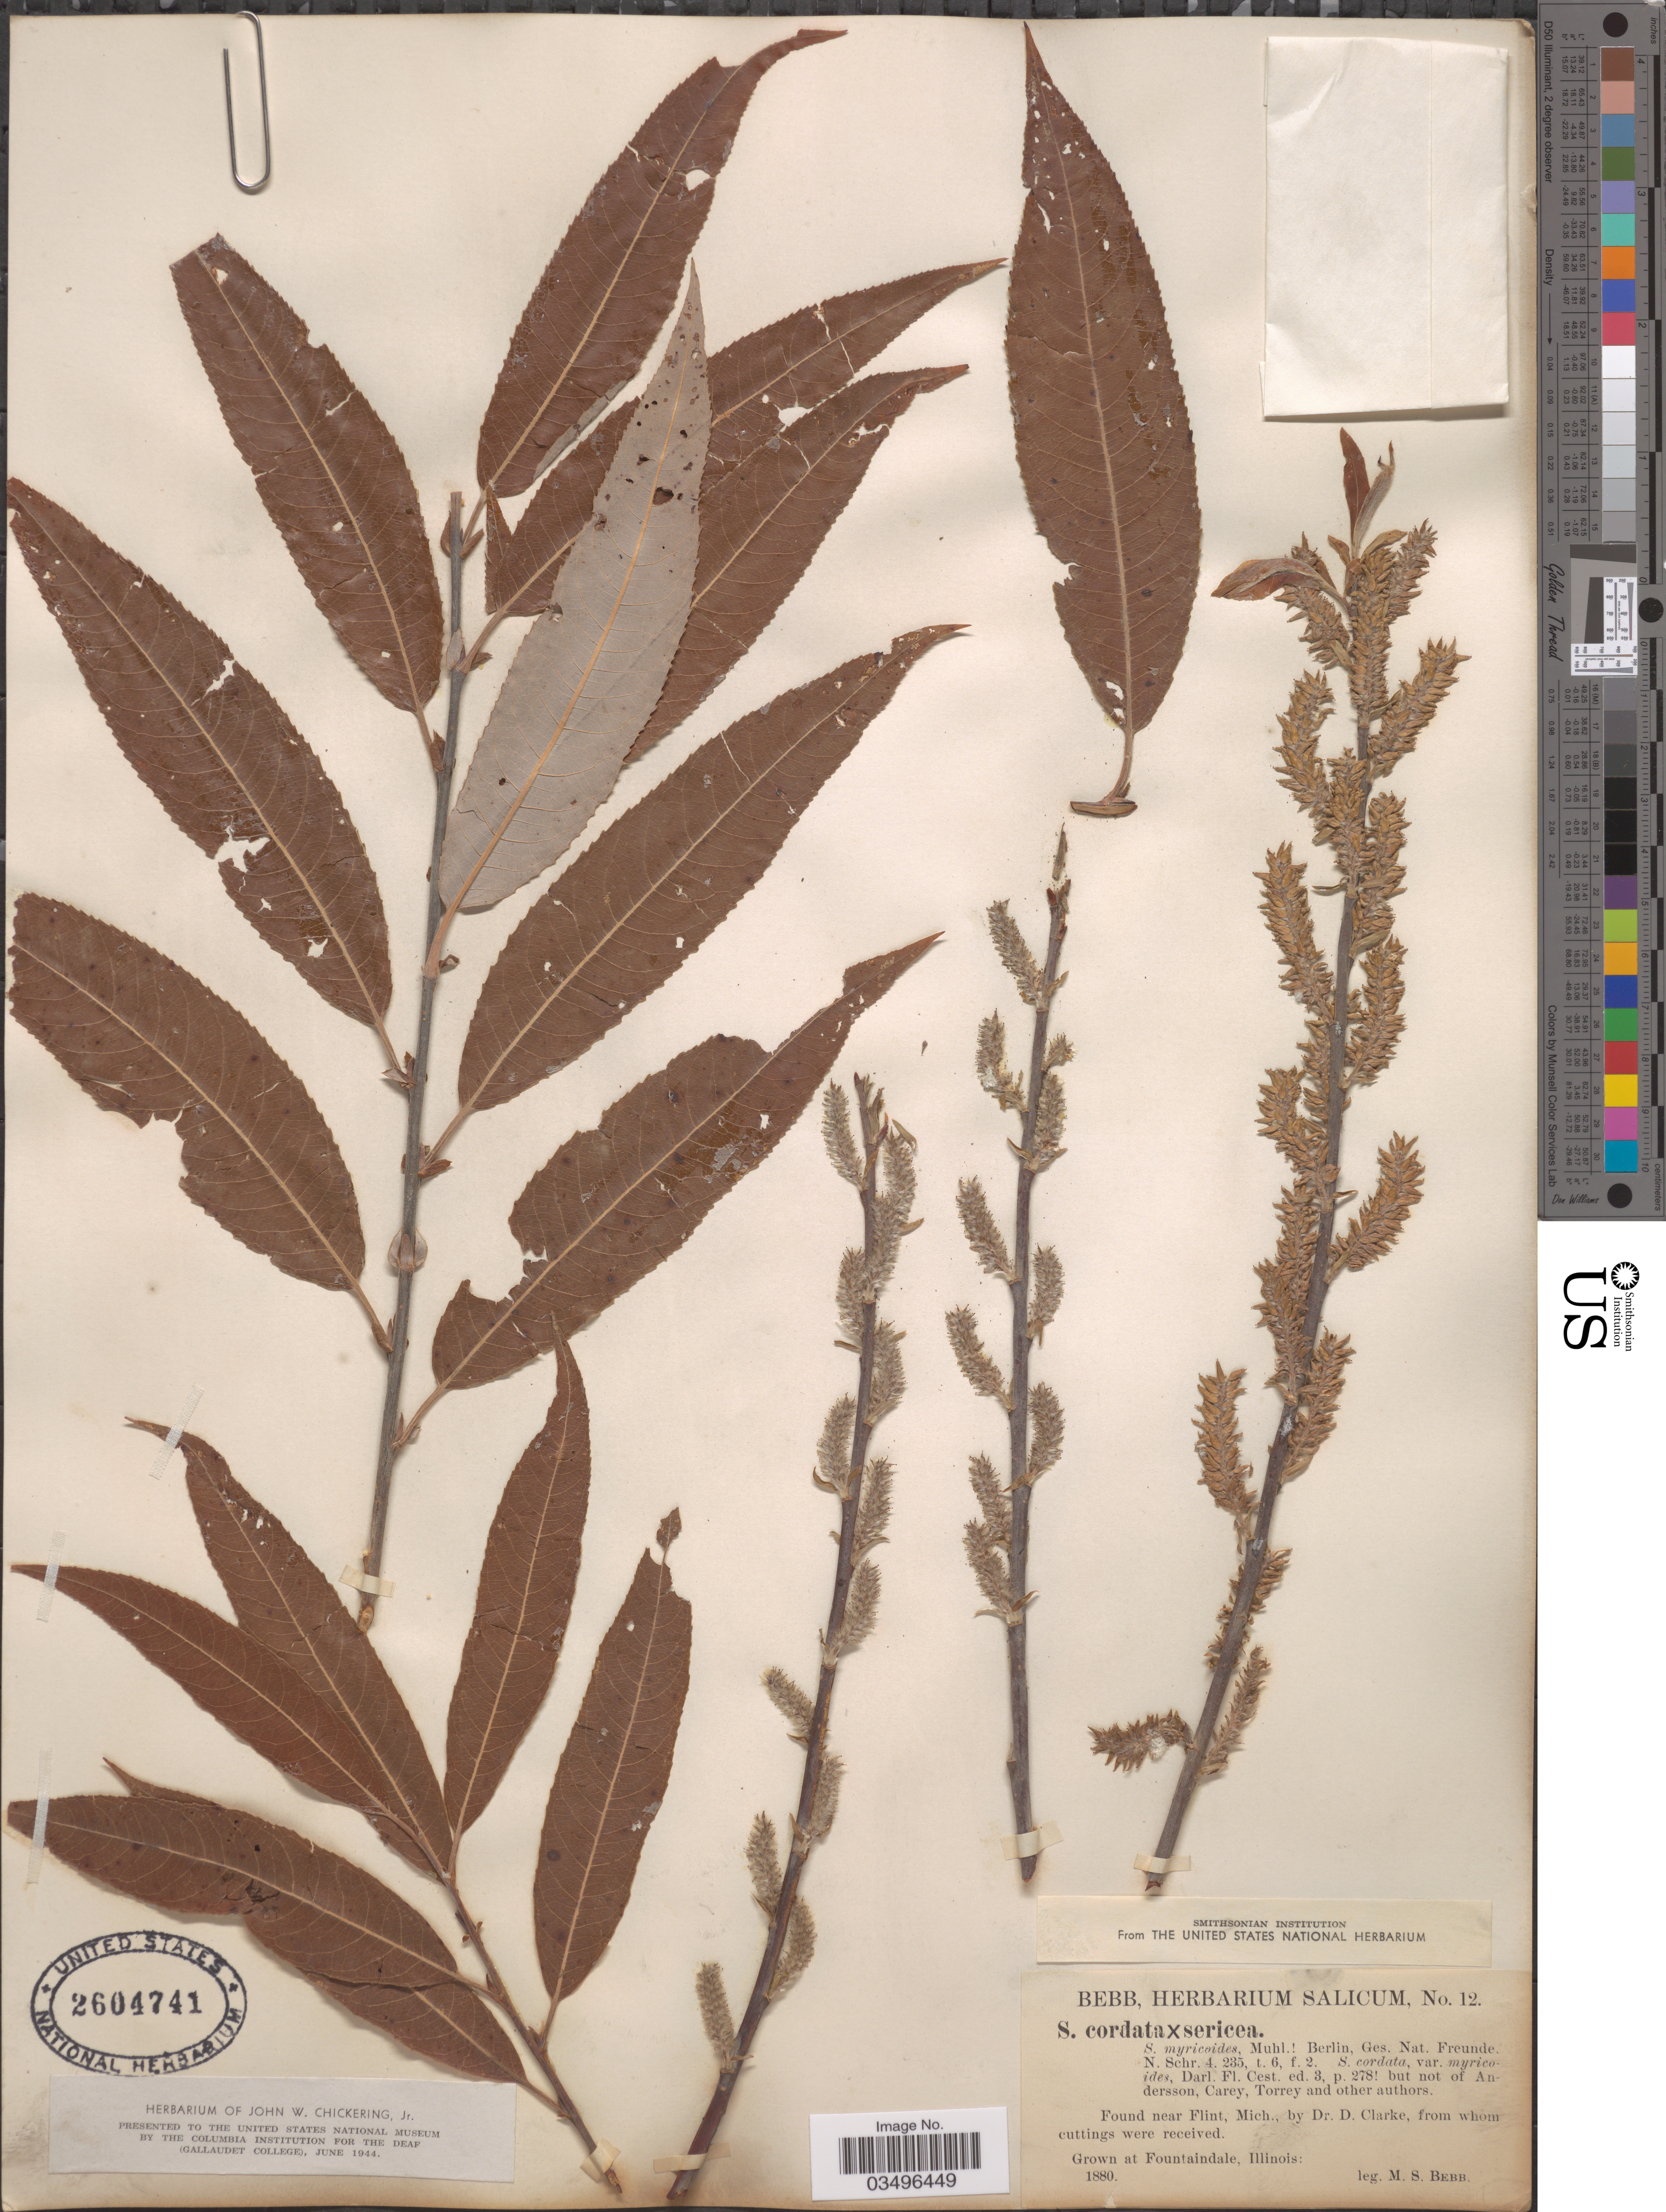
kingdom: Plantae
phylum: Tracheophyta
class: Magnoliopsida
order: Malpighiales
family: Salicaceae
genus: Salix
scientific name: Salix cordata x S. sericea Marshall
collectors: M. Bebb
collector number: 12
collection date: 1880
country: United States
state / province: Illinois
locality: Grown at Fountaindale.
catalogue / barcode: US 2604741